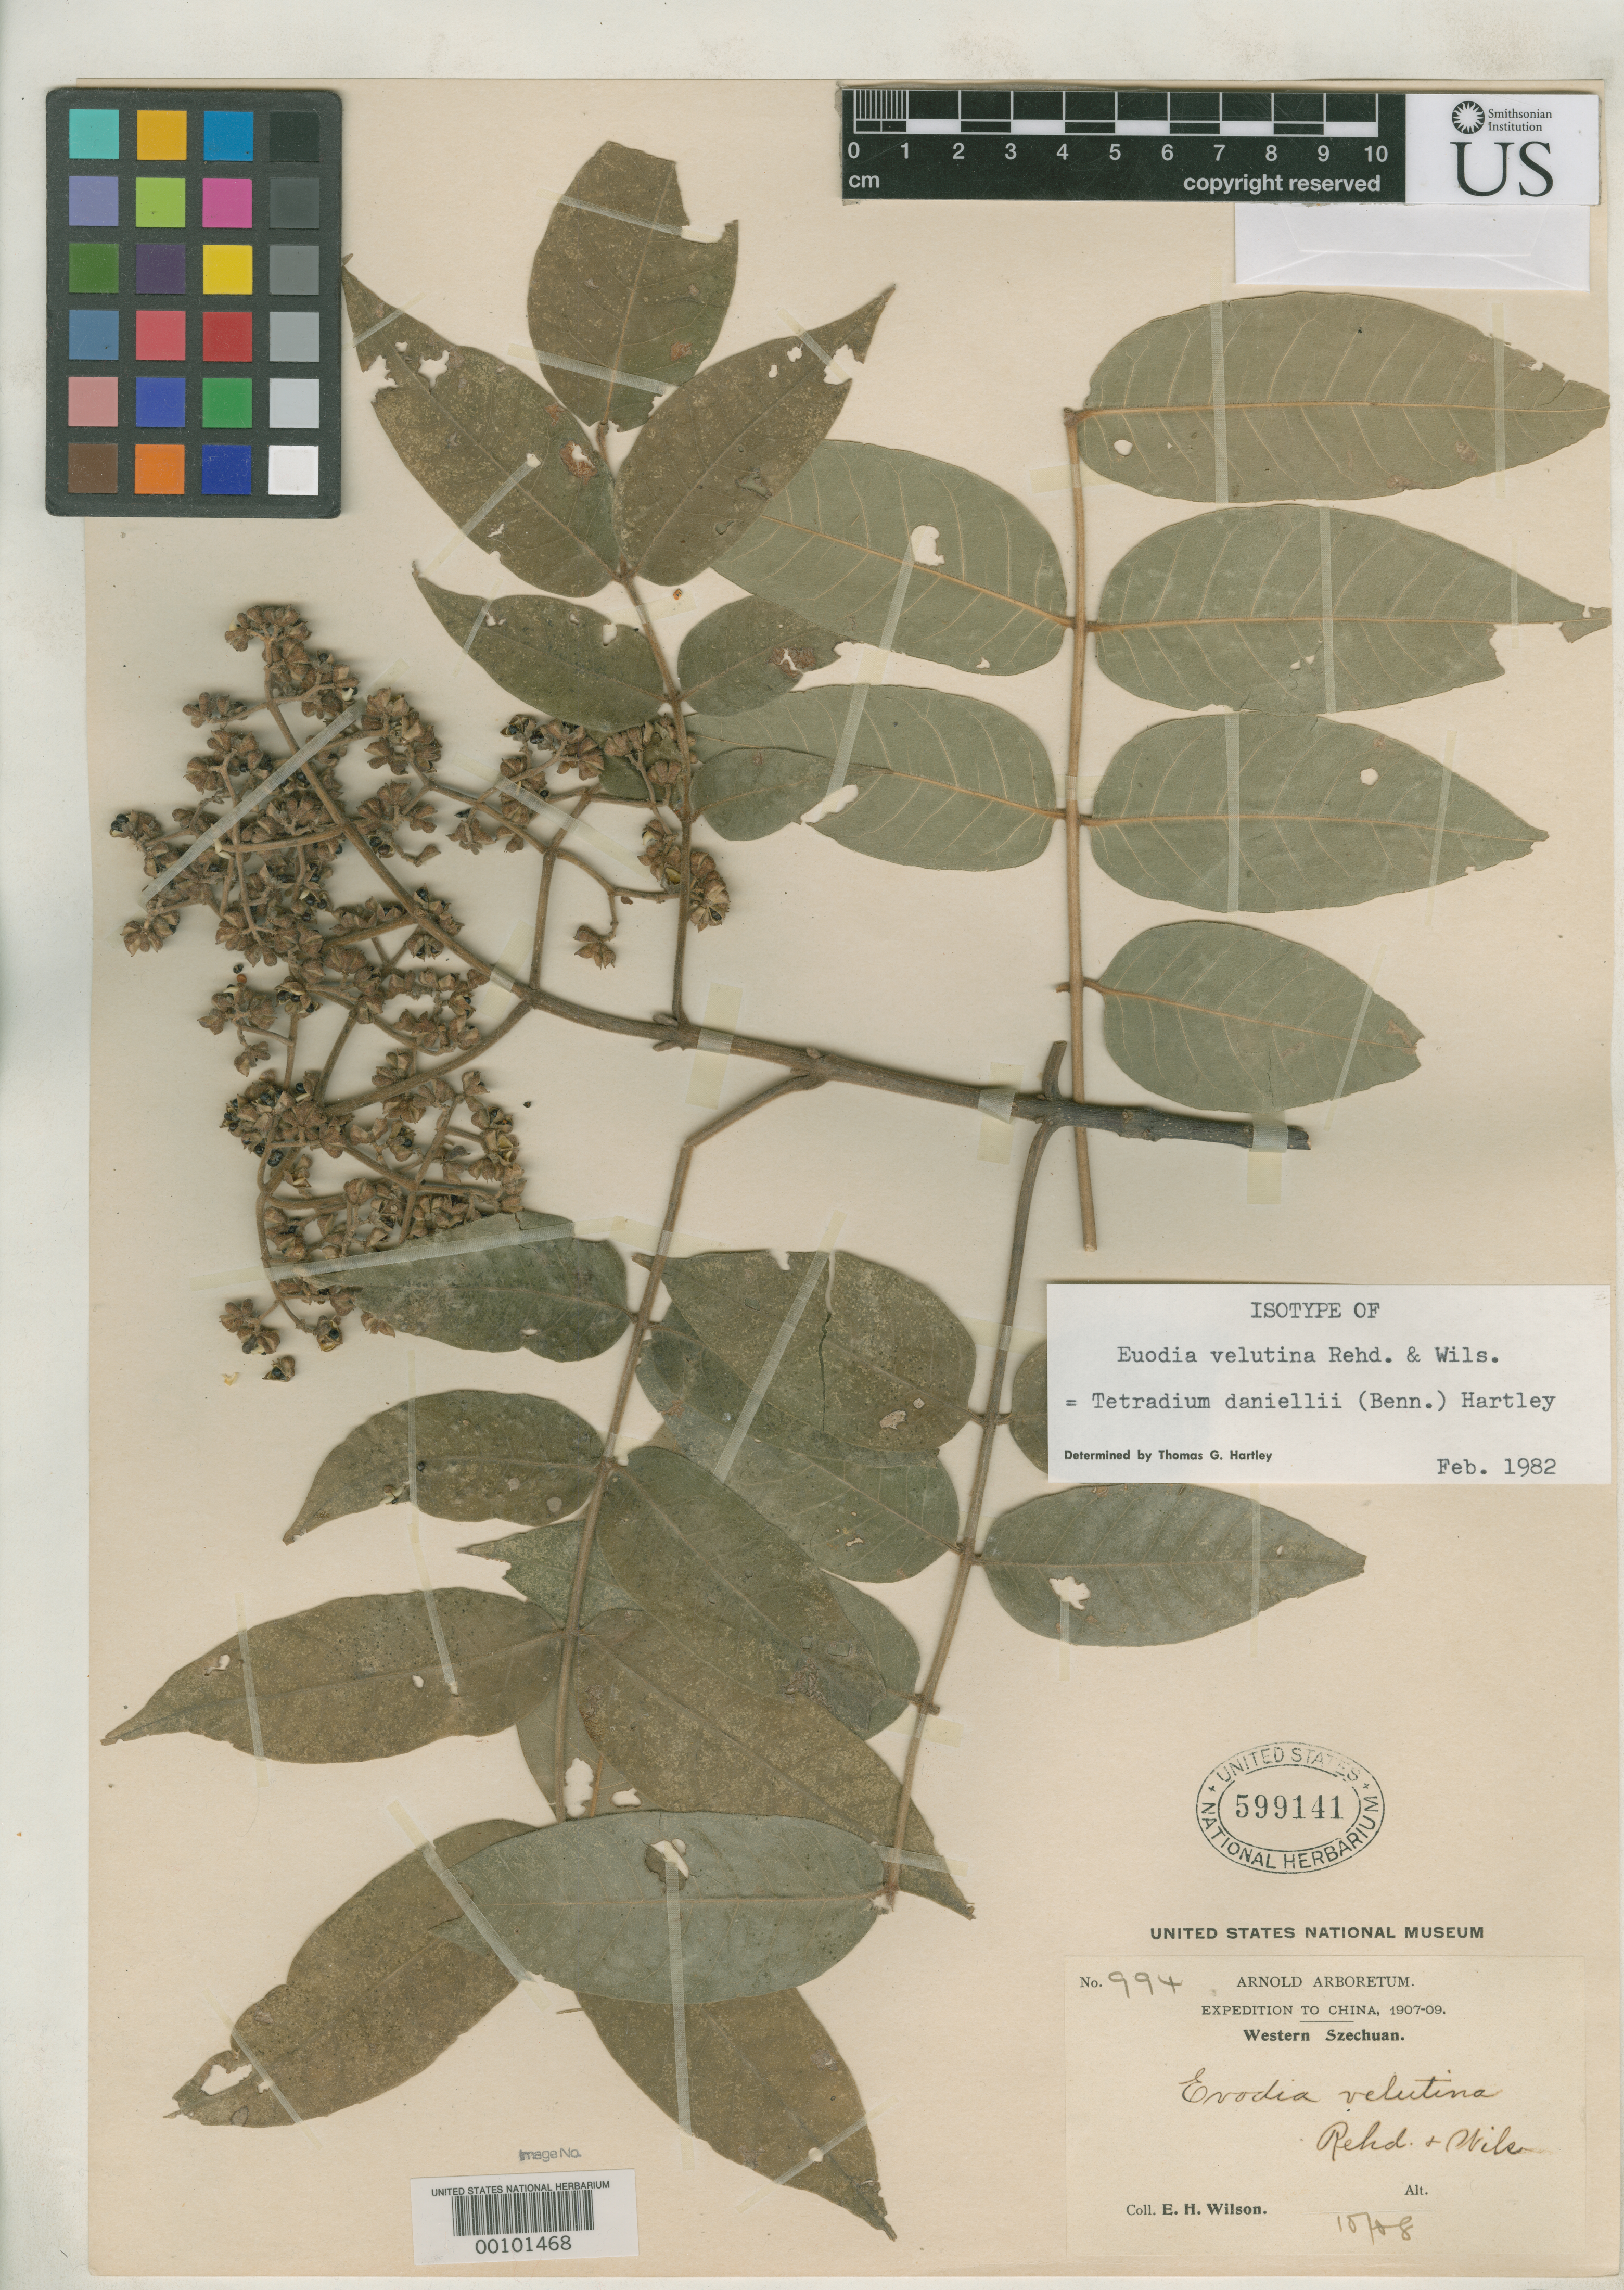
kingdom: Plantae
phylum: Tracheophyta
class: Magnoliopsida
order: Sapindales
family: Rutaceae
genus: Euodia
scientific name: Euodia velutina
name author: Rehder & E.H. Wilson in Sarg.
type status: Isotype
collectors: E. H. Wilson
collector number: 994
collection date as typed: Oct 1904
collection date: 1904-10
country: China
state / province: Sichuan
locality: W & near Wenchuan Hsien.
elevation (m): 1600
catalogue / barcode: US 599141